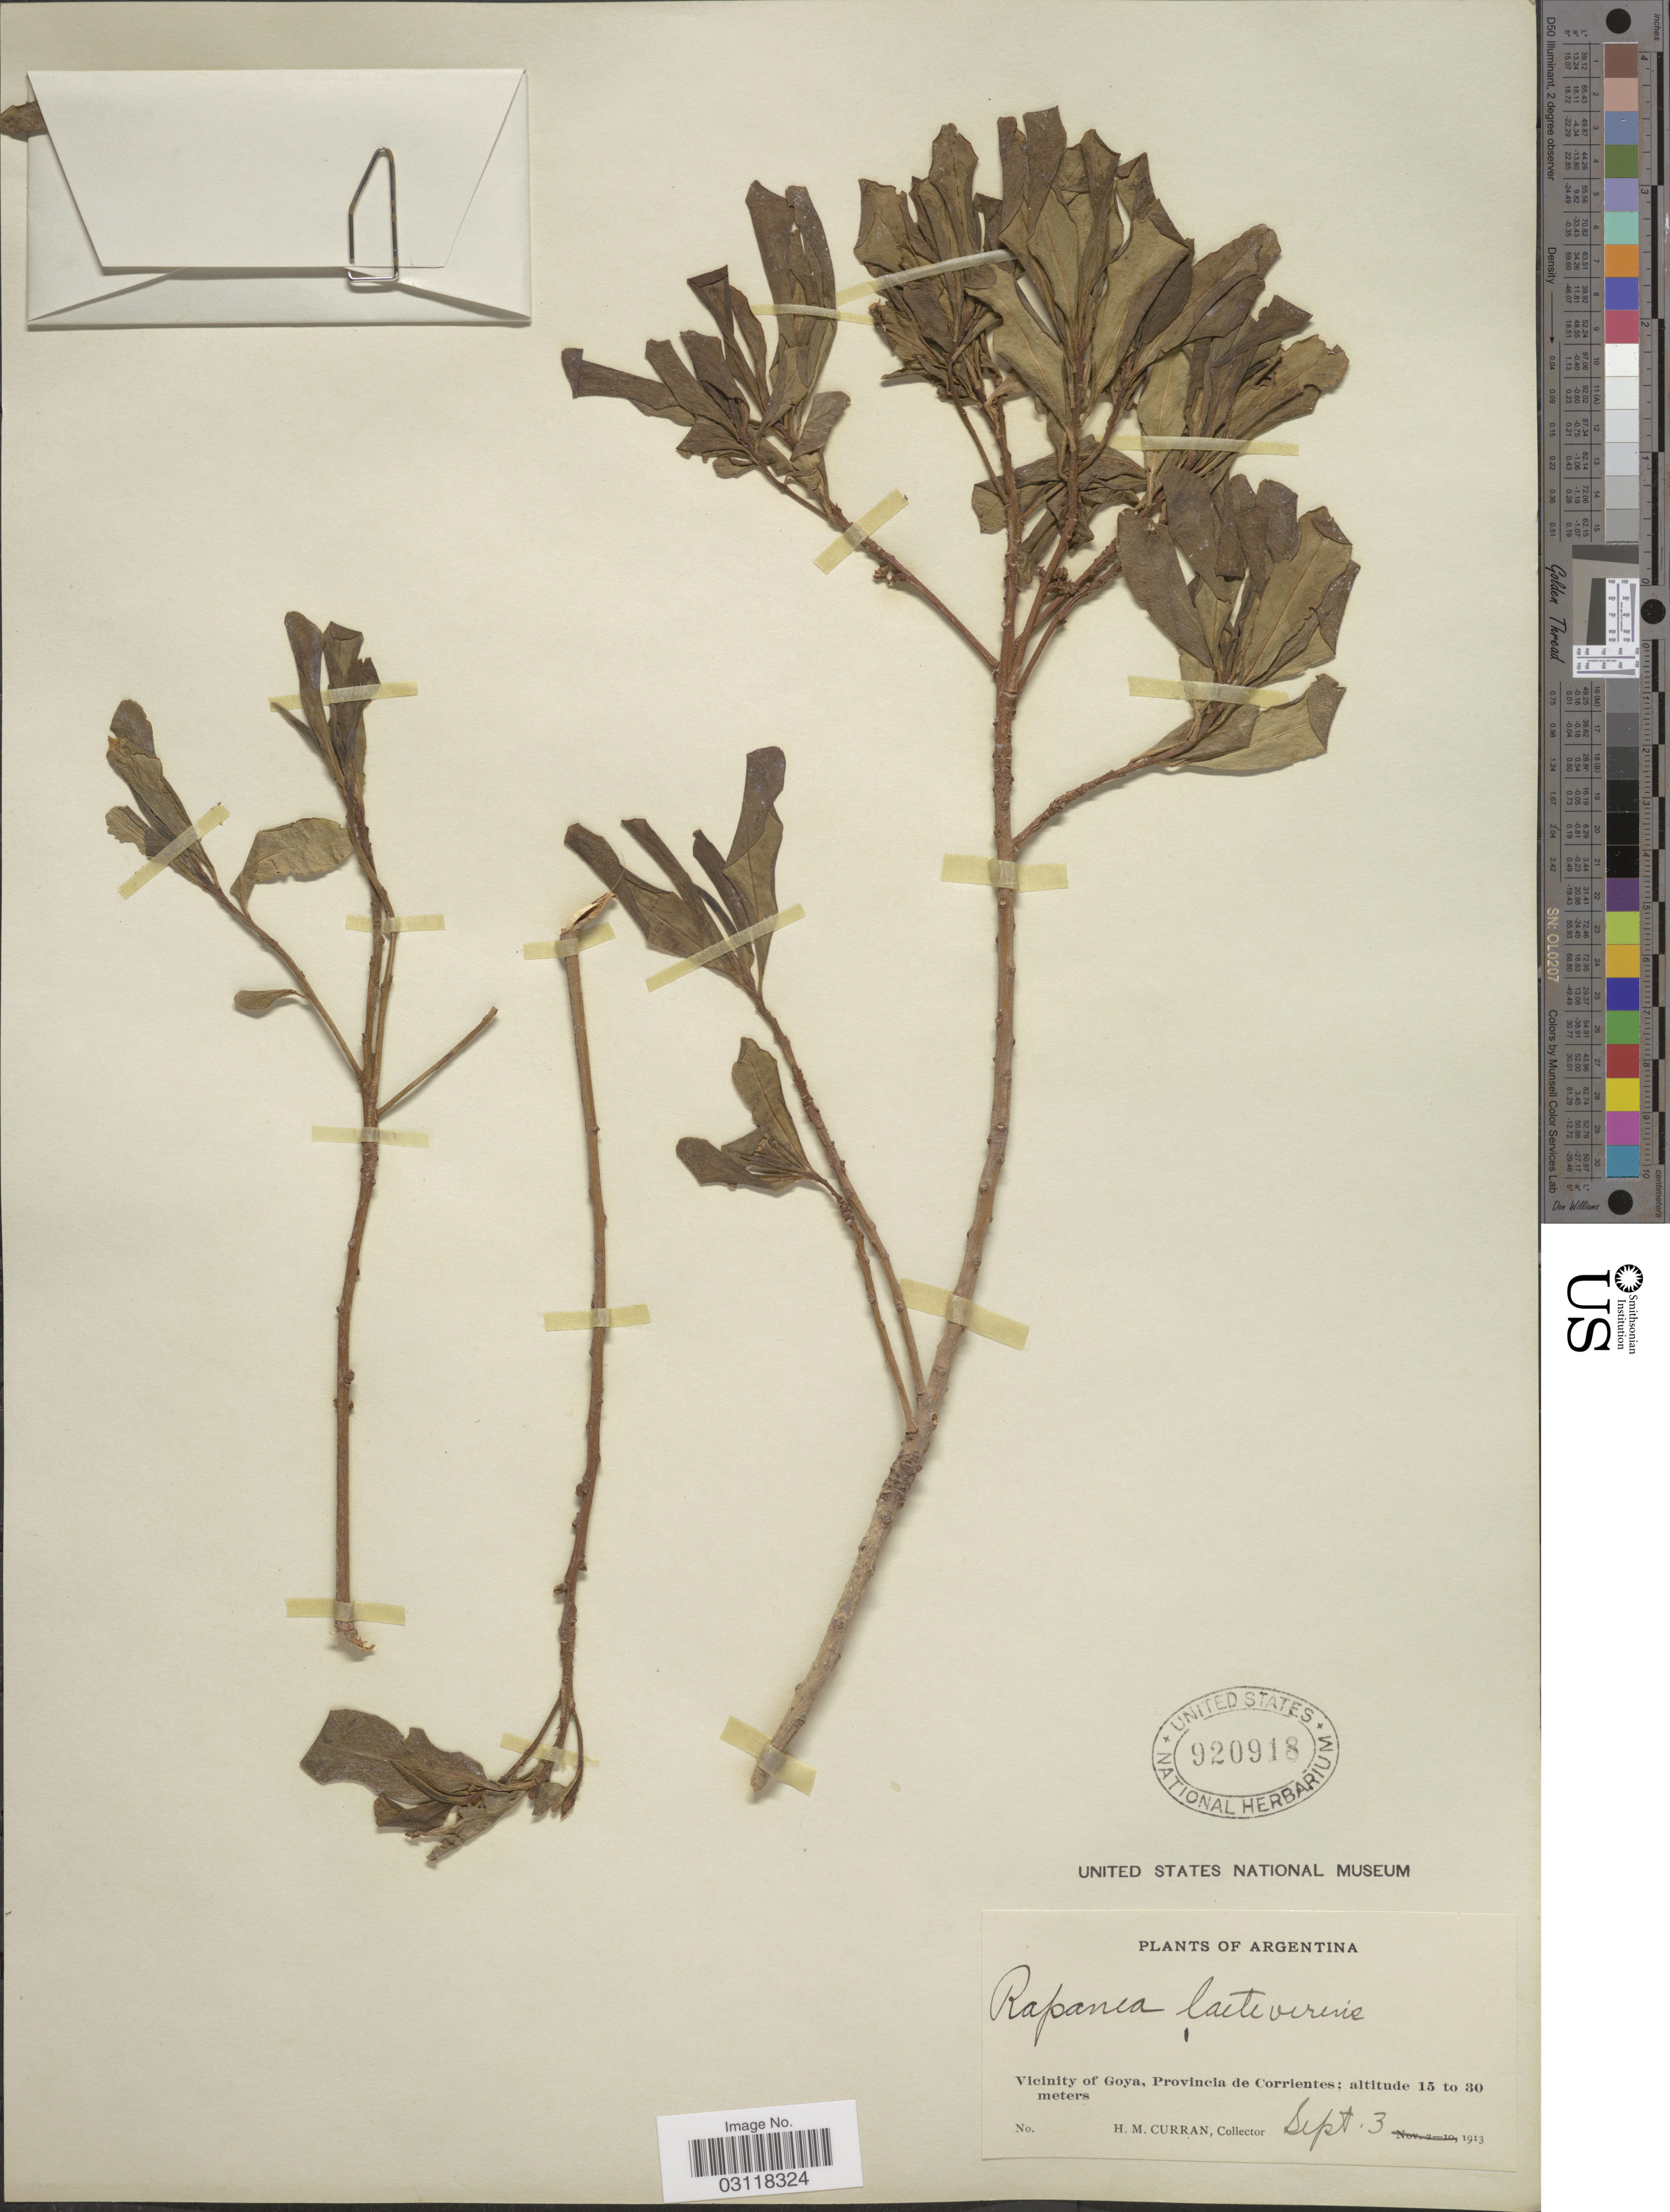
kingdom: Plantae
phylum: Tracheophyta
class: Magnoliopsida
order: Ericales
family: Primulaceae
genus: Rapanea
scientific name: Rapanea laetevirens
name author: Mez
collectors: H. M. Curran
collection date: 1913-09-03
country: Argentina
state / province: Corrientes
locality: Vicinity of Goya, Provincia de Corrientes.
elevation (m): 15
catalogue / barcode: US 920918